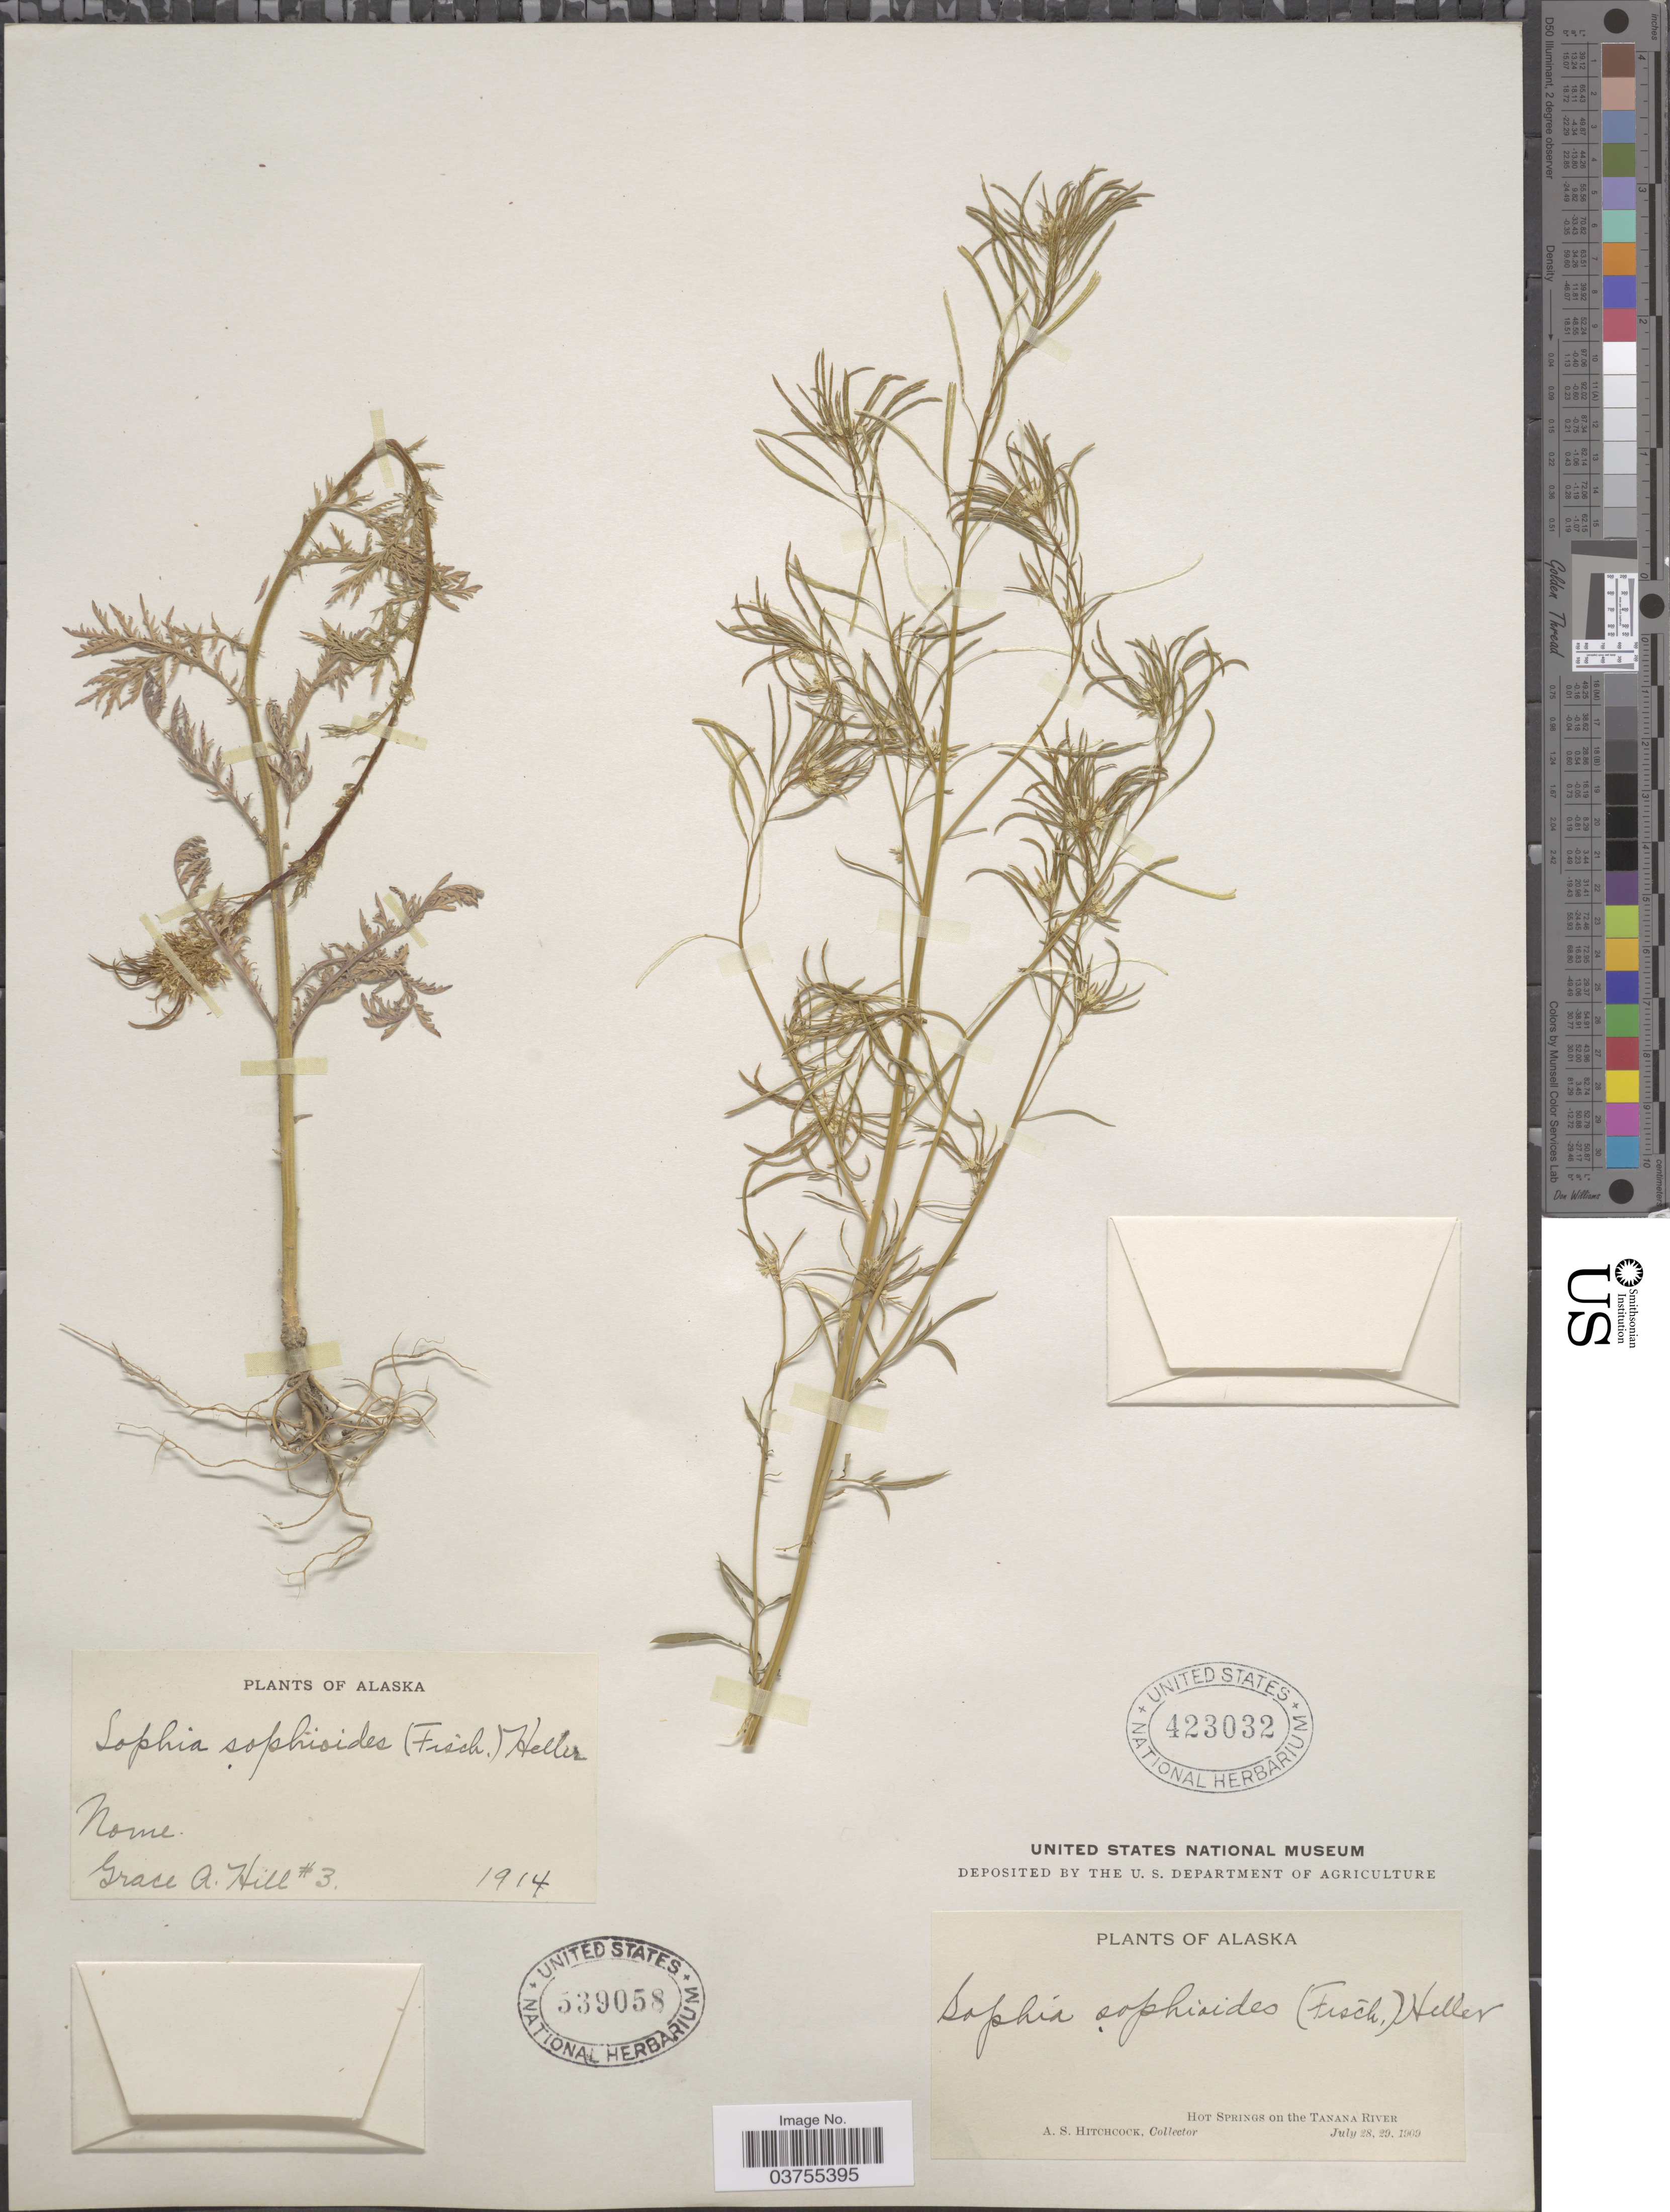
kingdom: Plantae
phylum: Tracheophyta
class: Magnoliopsida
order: Brassicales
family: Brassicaceae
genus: Descurainia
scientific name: Descurainia sophioides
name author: (Fisch.) O.E. Schultz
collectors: A. S. Hitchcock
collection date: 1909-07-28/1909-07-29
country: United States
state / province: Alaska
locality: Hot Springs on the Tanana River.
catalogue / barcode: US 423032